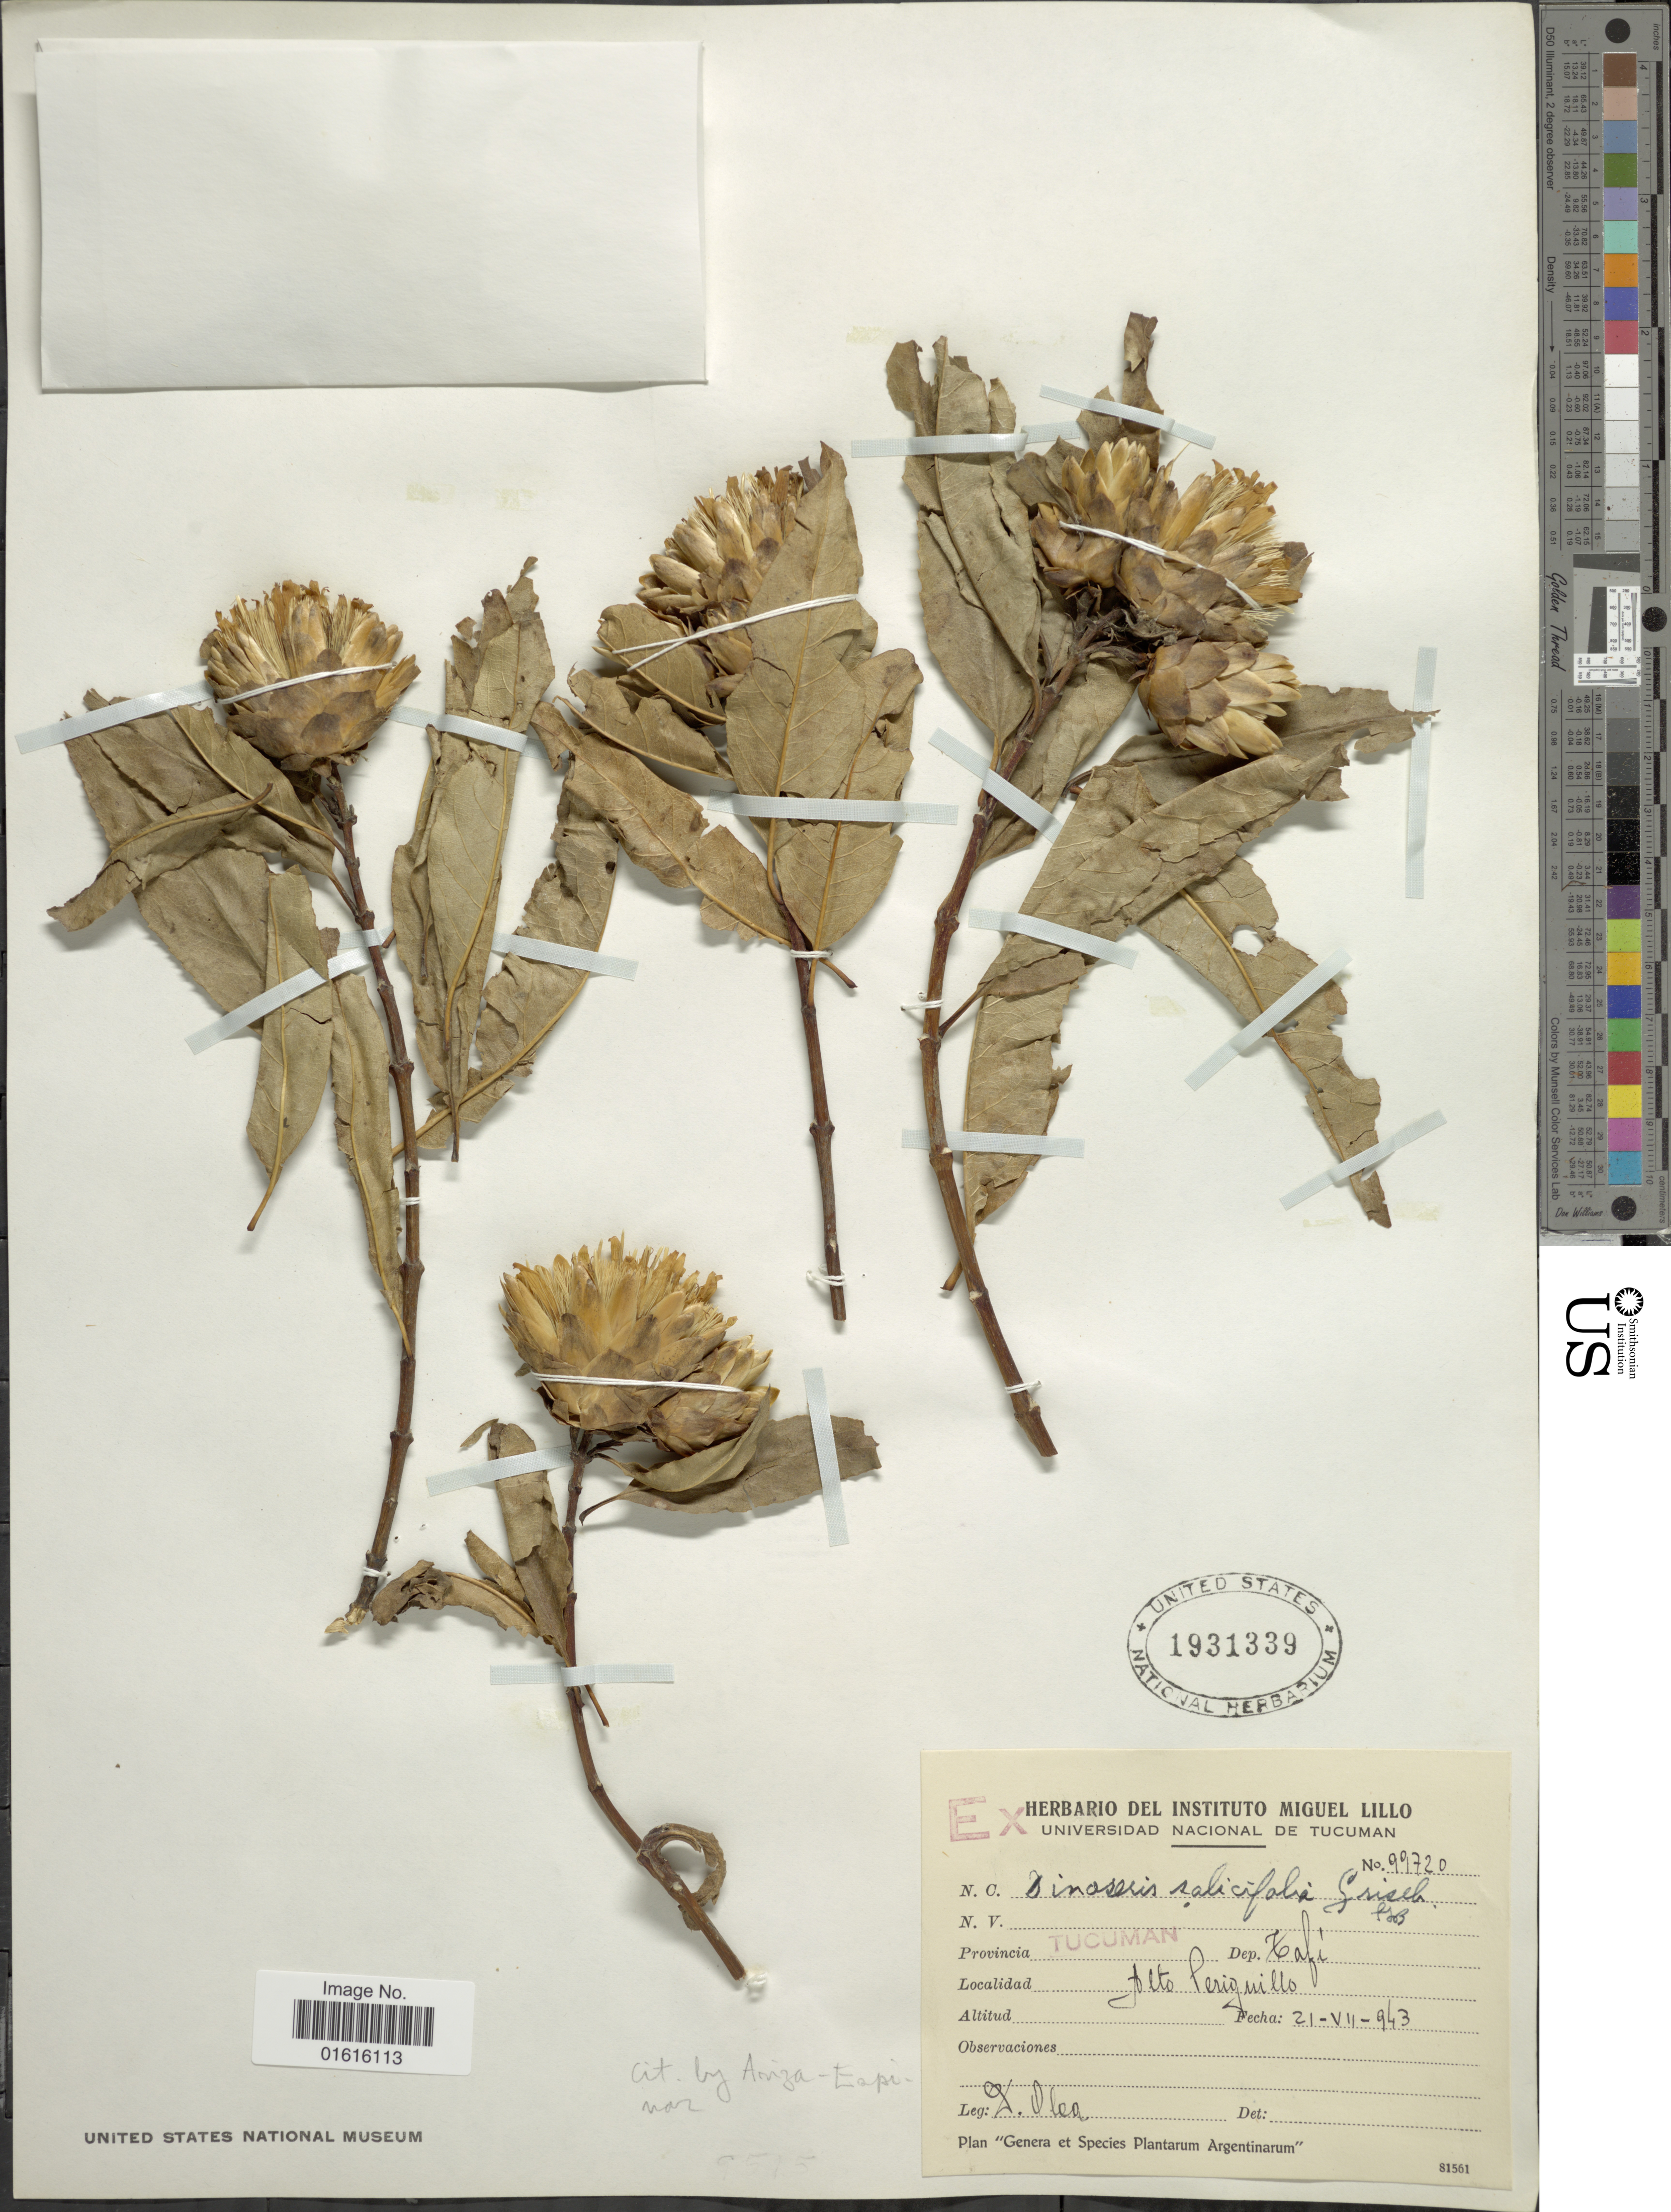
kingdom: Plantae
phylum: Tracheophyta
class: Magnoliopsida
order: Asterales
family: Asteraceae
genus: Dinoseris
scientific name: Dinoseris salicifolia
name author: Griseb.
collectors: D. Olea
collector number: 901720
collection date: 1943-06-21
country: Argentina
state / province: Tucuman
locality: Dept. Tafi, Dtto. Periquillo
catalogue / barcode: US 1931339